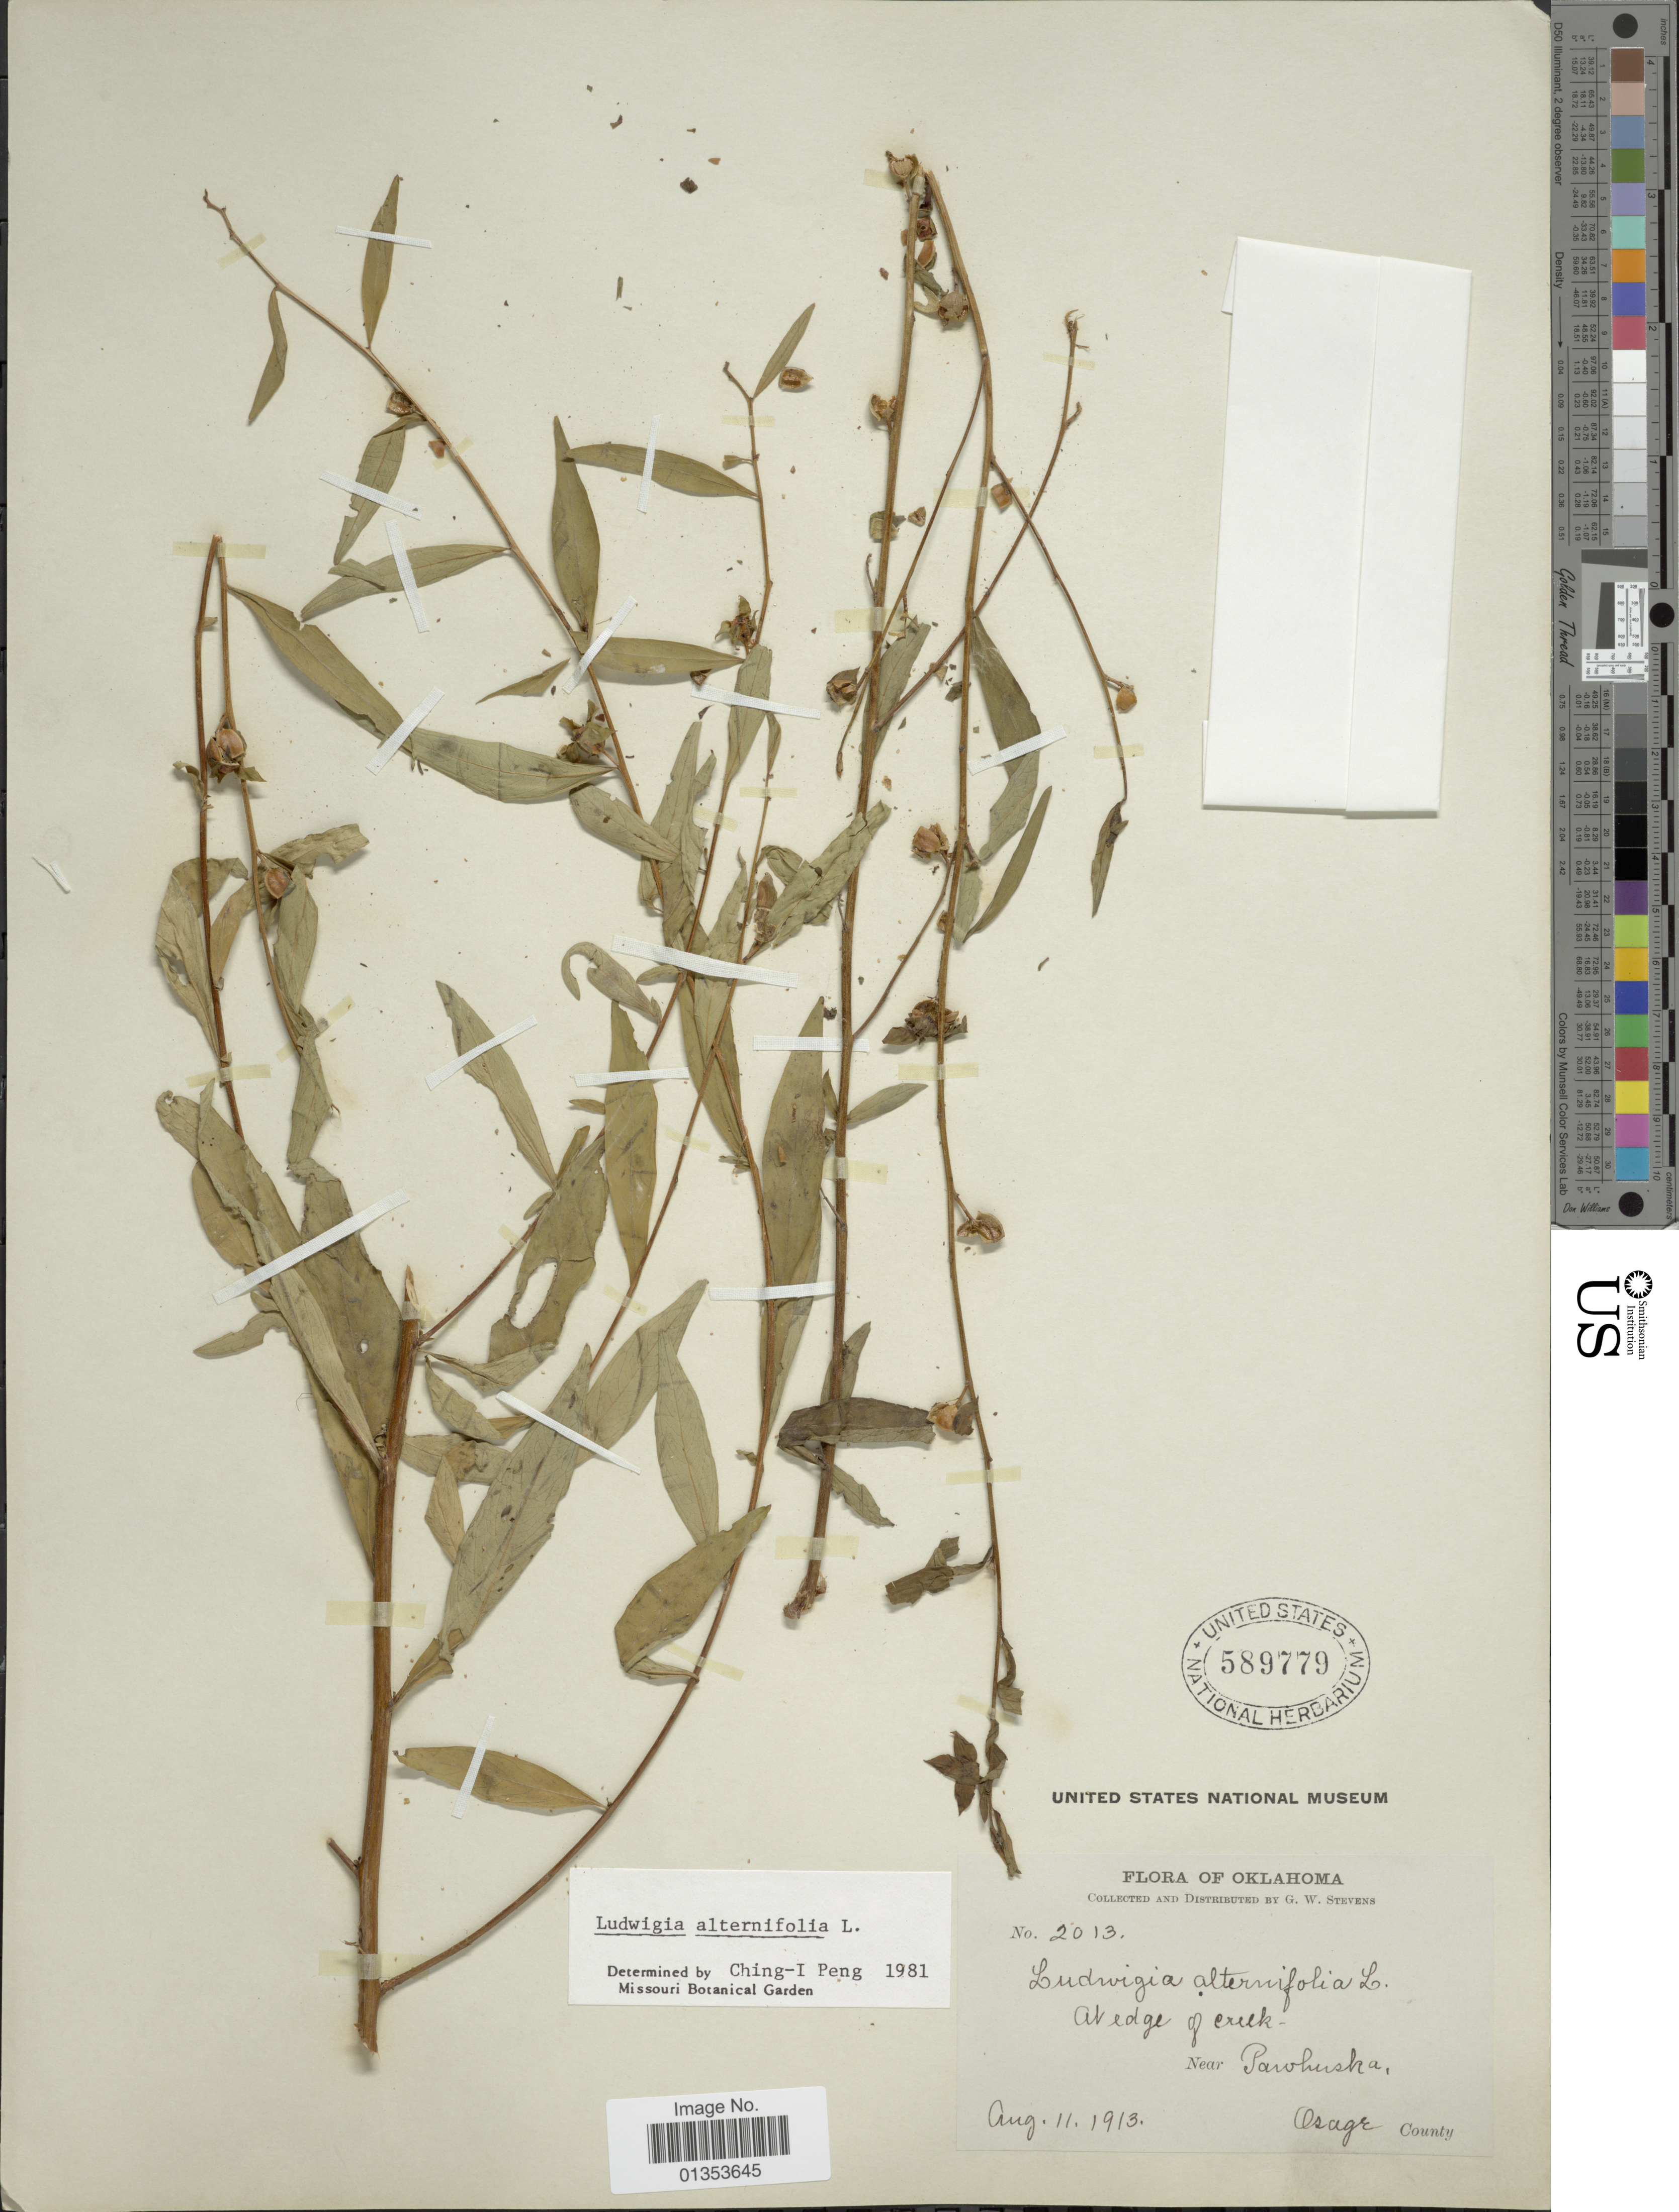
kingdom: Plantae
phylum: Tracheophyta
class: Magnoliopsida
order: Myrtales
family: Onagraceae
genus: Ludwigia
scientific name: Ludwigia alternifolia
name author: L.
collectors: G. W. Stevens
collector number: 2013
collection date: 1913-08-11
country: United States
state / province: Oklahoma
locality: At edge of creek, near Parohuska, Osage County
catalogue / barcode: US 589779